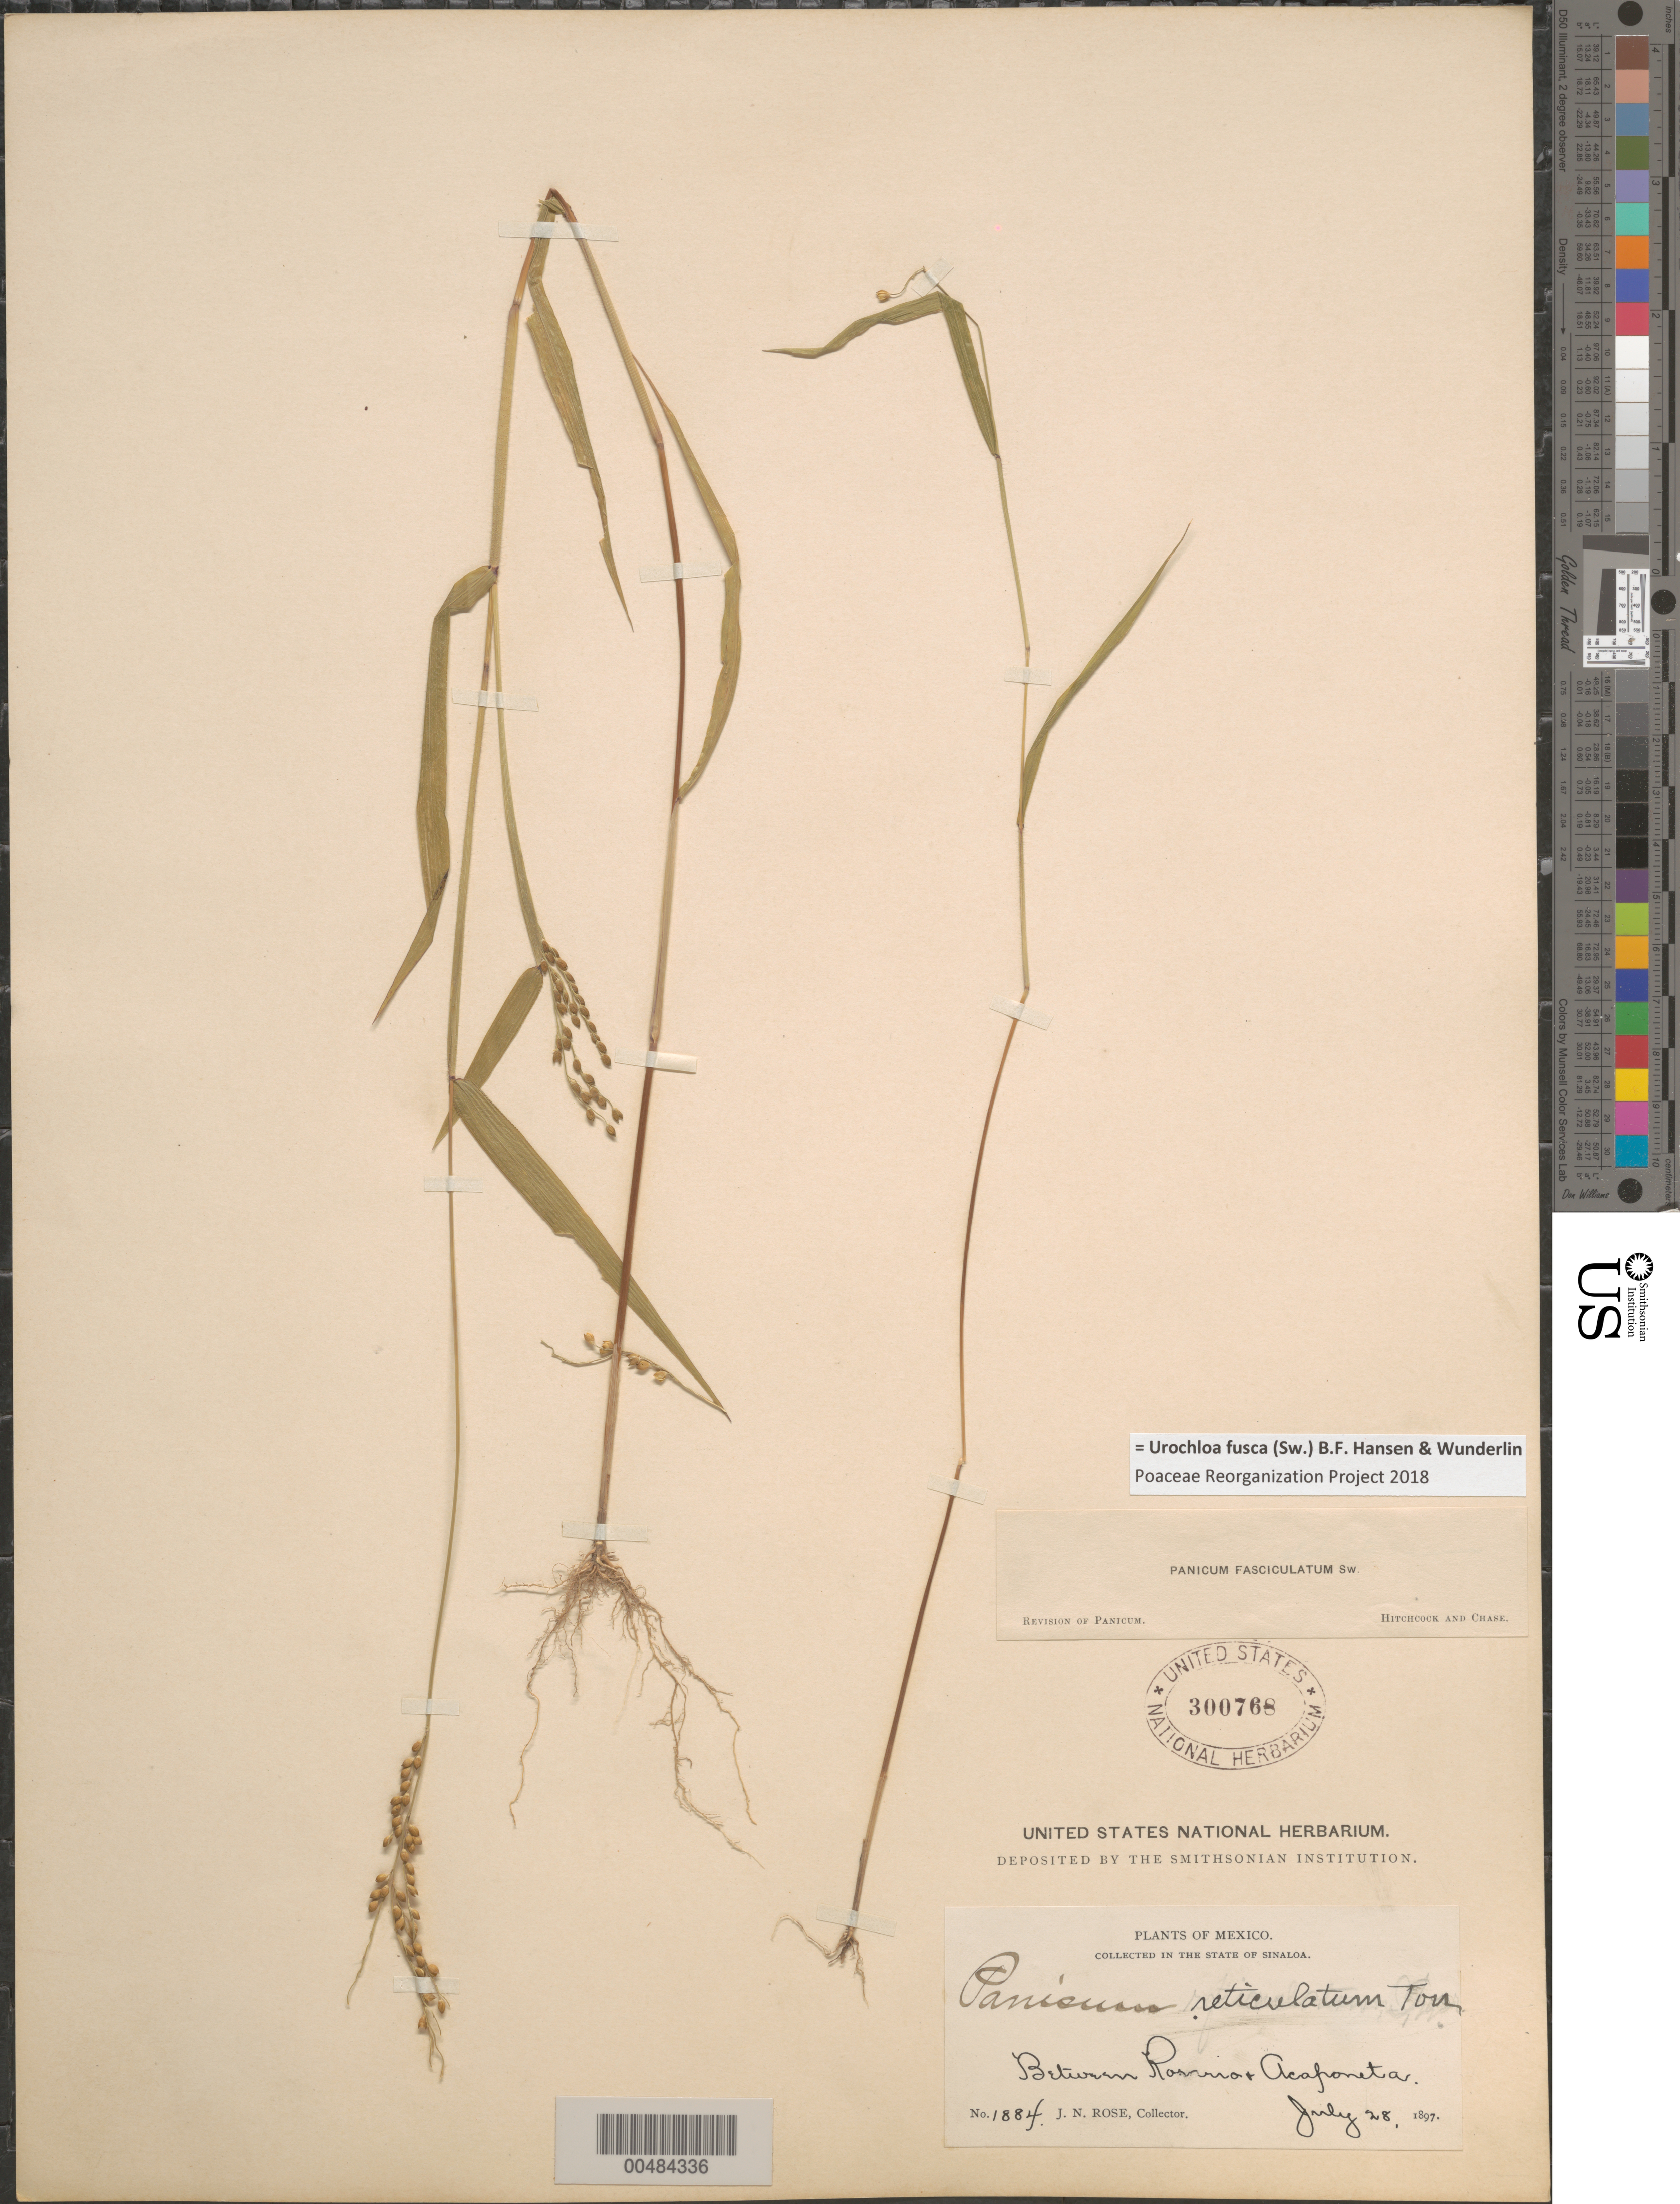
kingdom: Plantae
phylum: Tracheophyta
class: Liliopsida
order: Poales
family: Poaceae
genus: Brachiaria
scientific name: Brachiaria fasciculata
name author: (Sw.) Parodi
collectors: J. N. Rose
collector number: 1884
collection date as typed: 28 Jul 1897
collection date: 1897-07-28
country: Mexico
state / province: Sinaloa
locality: Between Rosario and Acaponeta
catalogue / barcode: US 300768